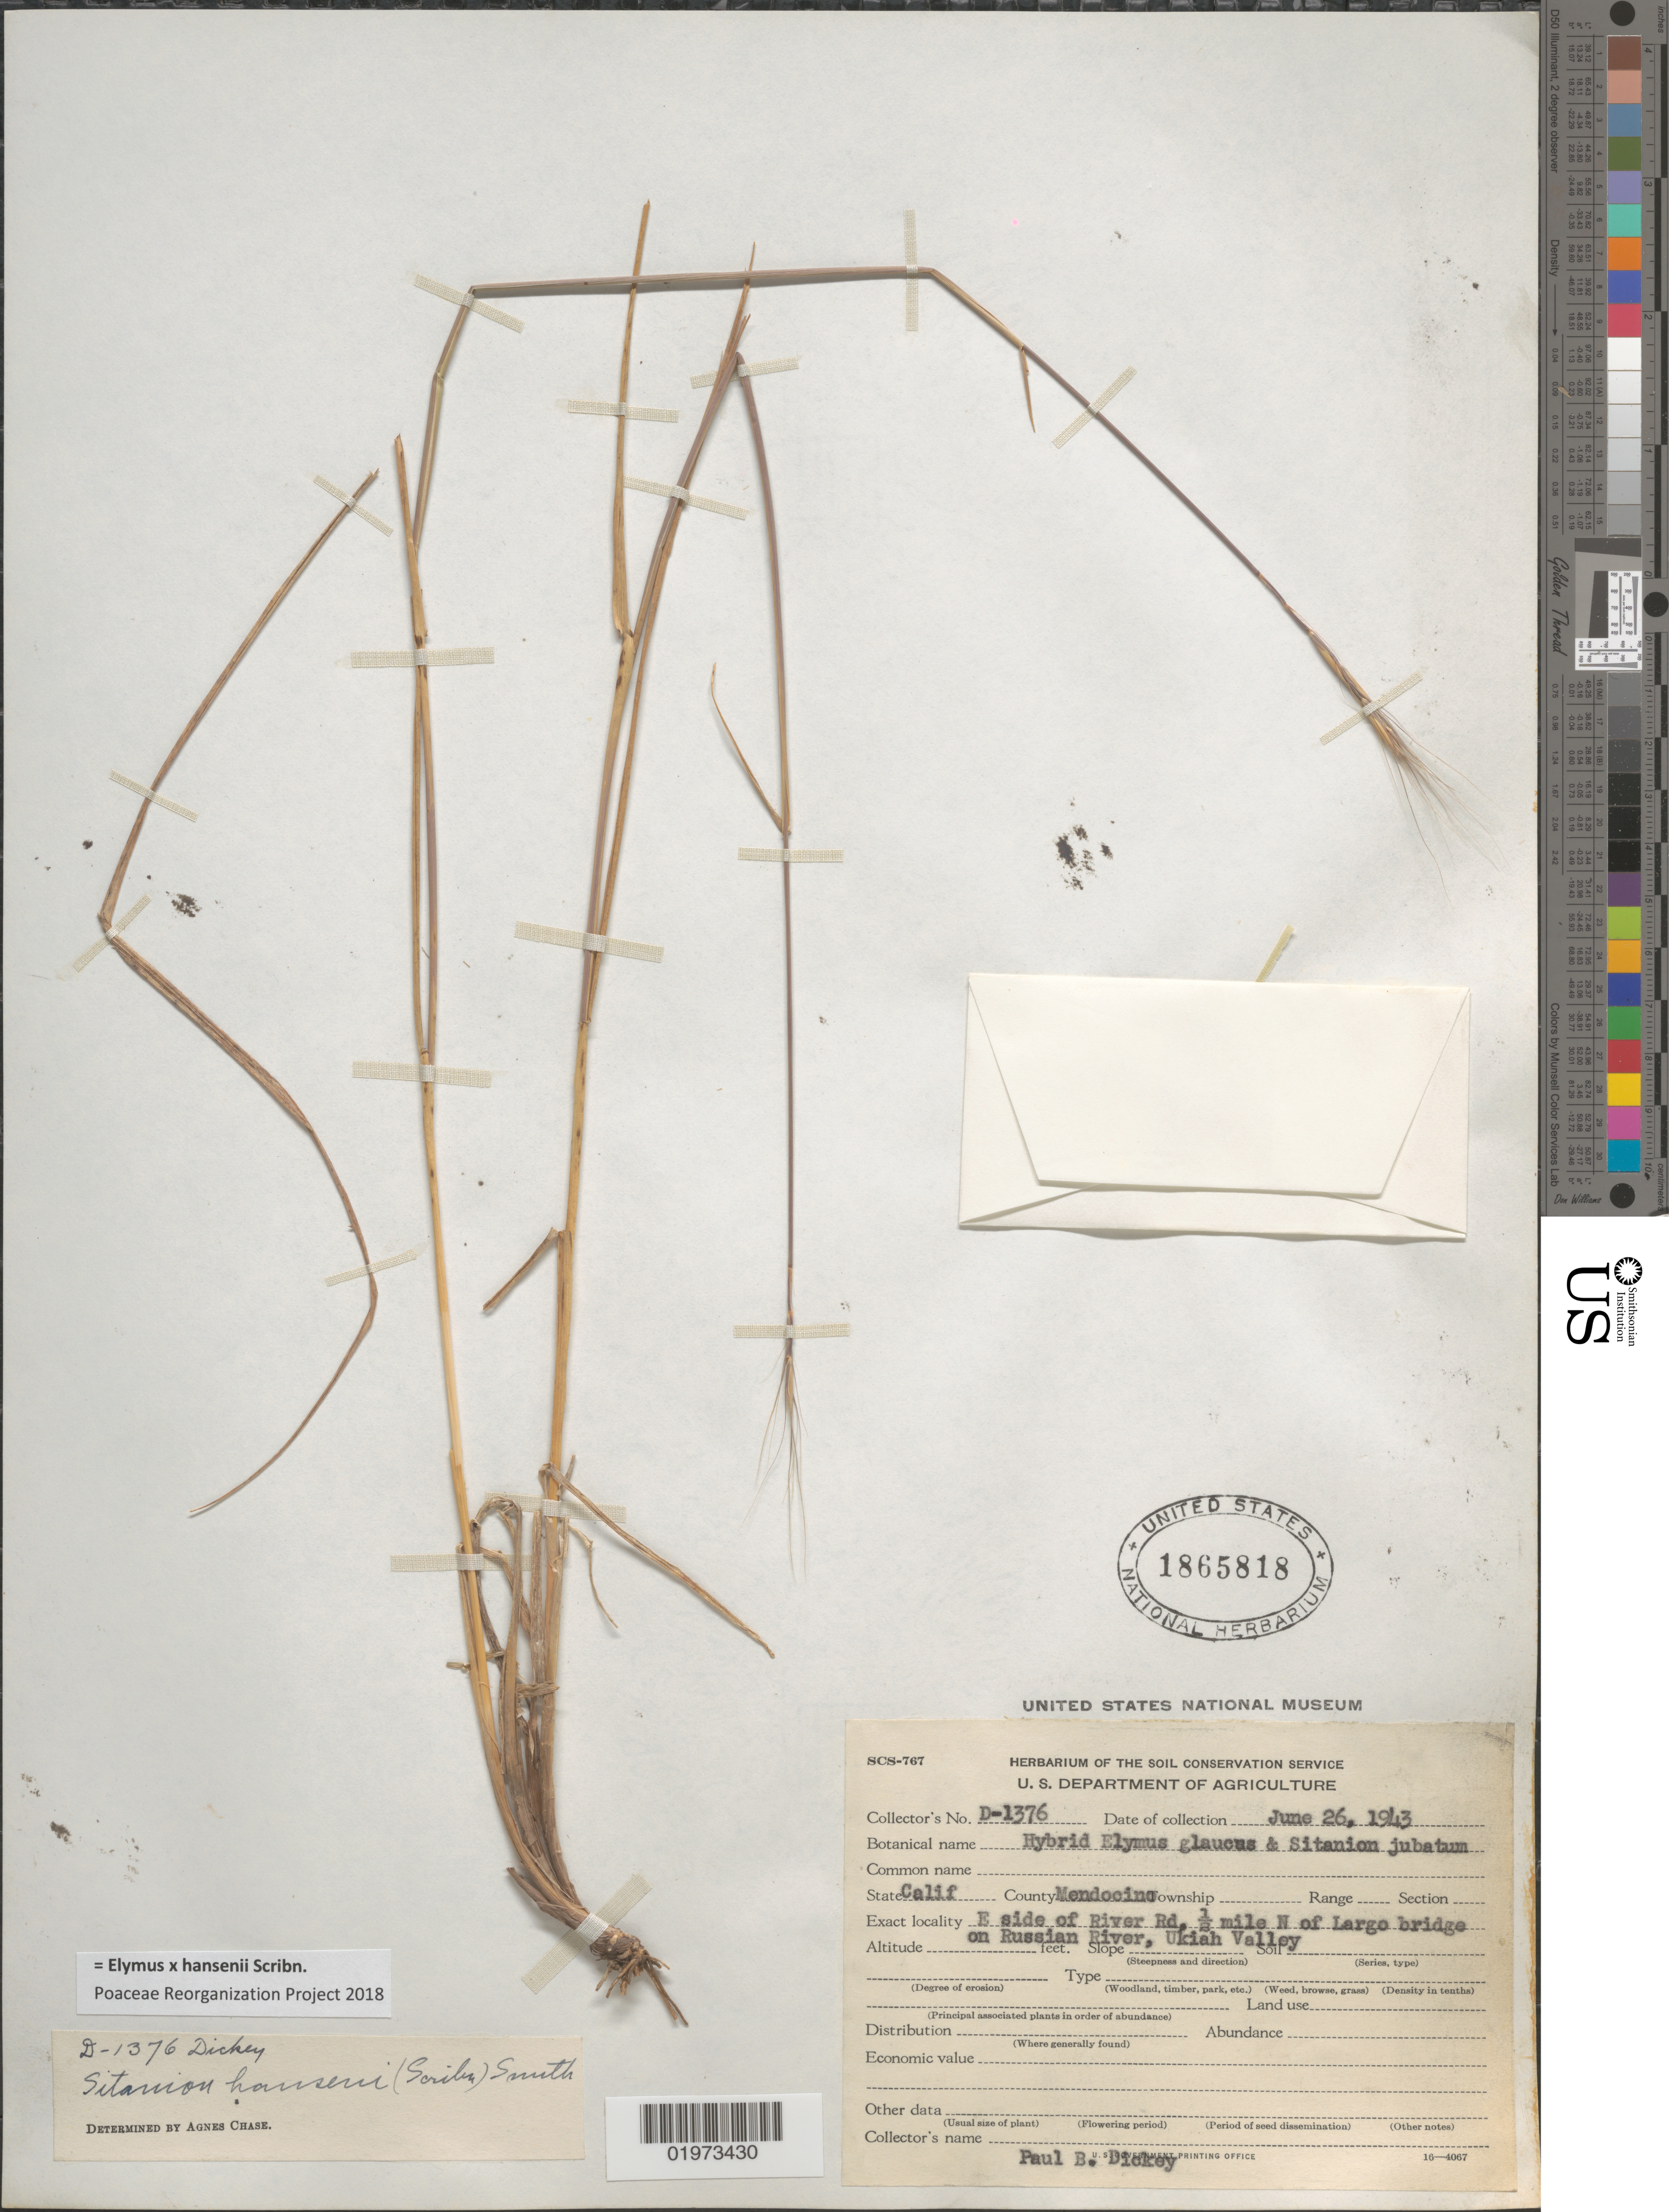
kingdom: Plantae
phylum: Tracheophyta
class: Liliopsida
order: Poales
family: Poaceae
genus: Elymus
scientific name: Elymus x hansenii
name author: Scribn.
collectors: P. Dickey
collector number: D-1376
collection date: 1943-06-26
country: United States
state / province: California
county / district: Mendocino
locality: County Mendocino. E side of River Rd, ½ mile N of Largo bridge on Russian River, Ukiah Valley.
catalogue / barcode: US 1865818